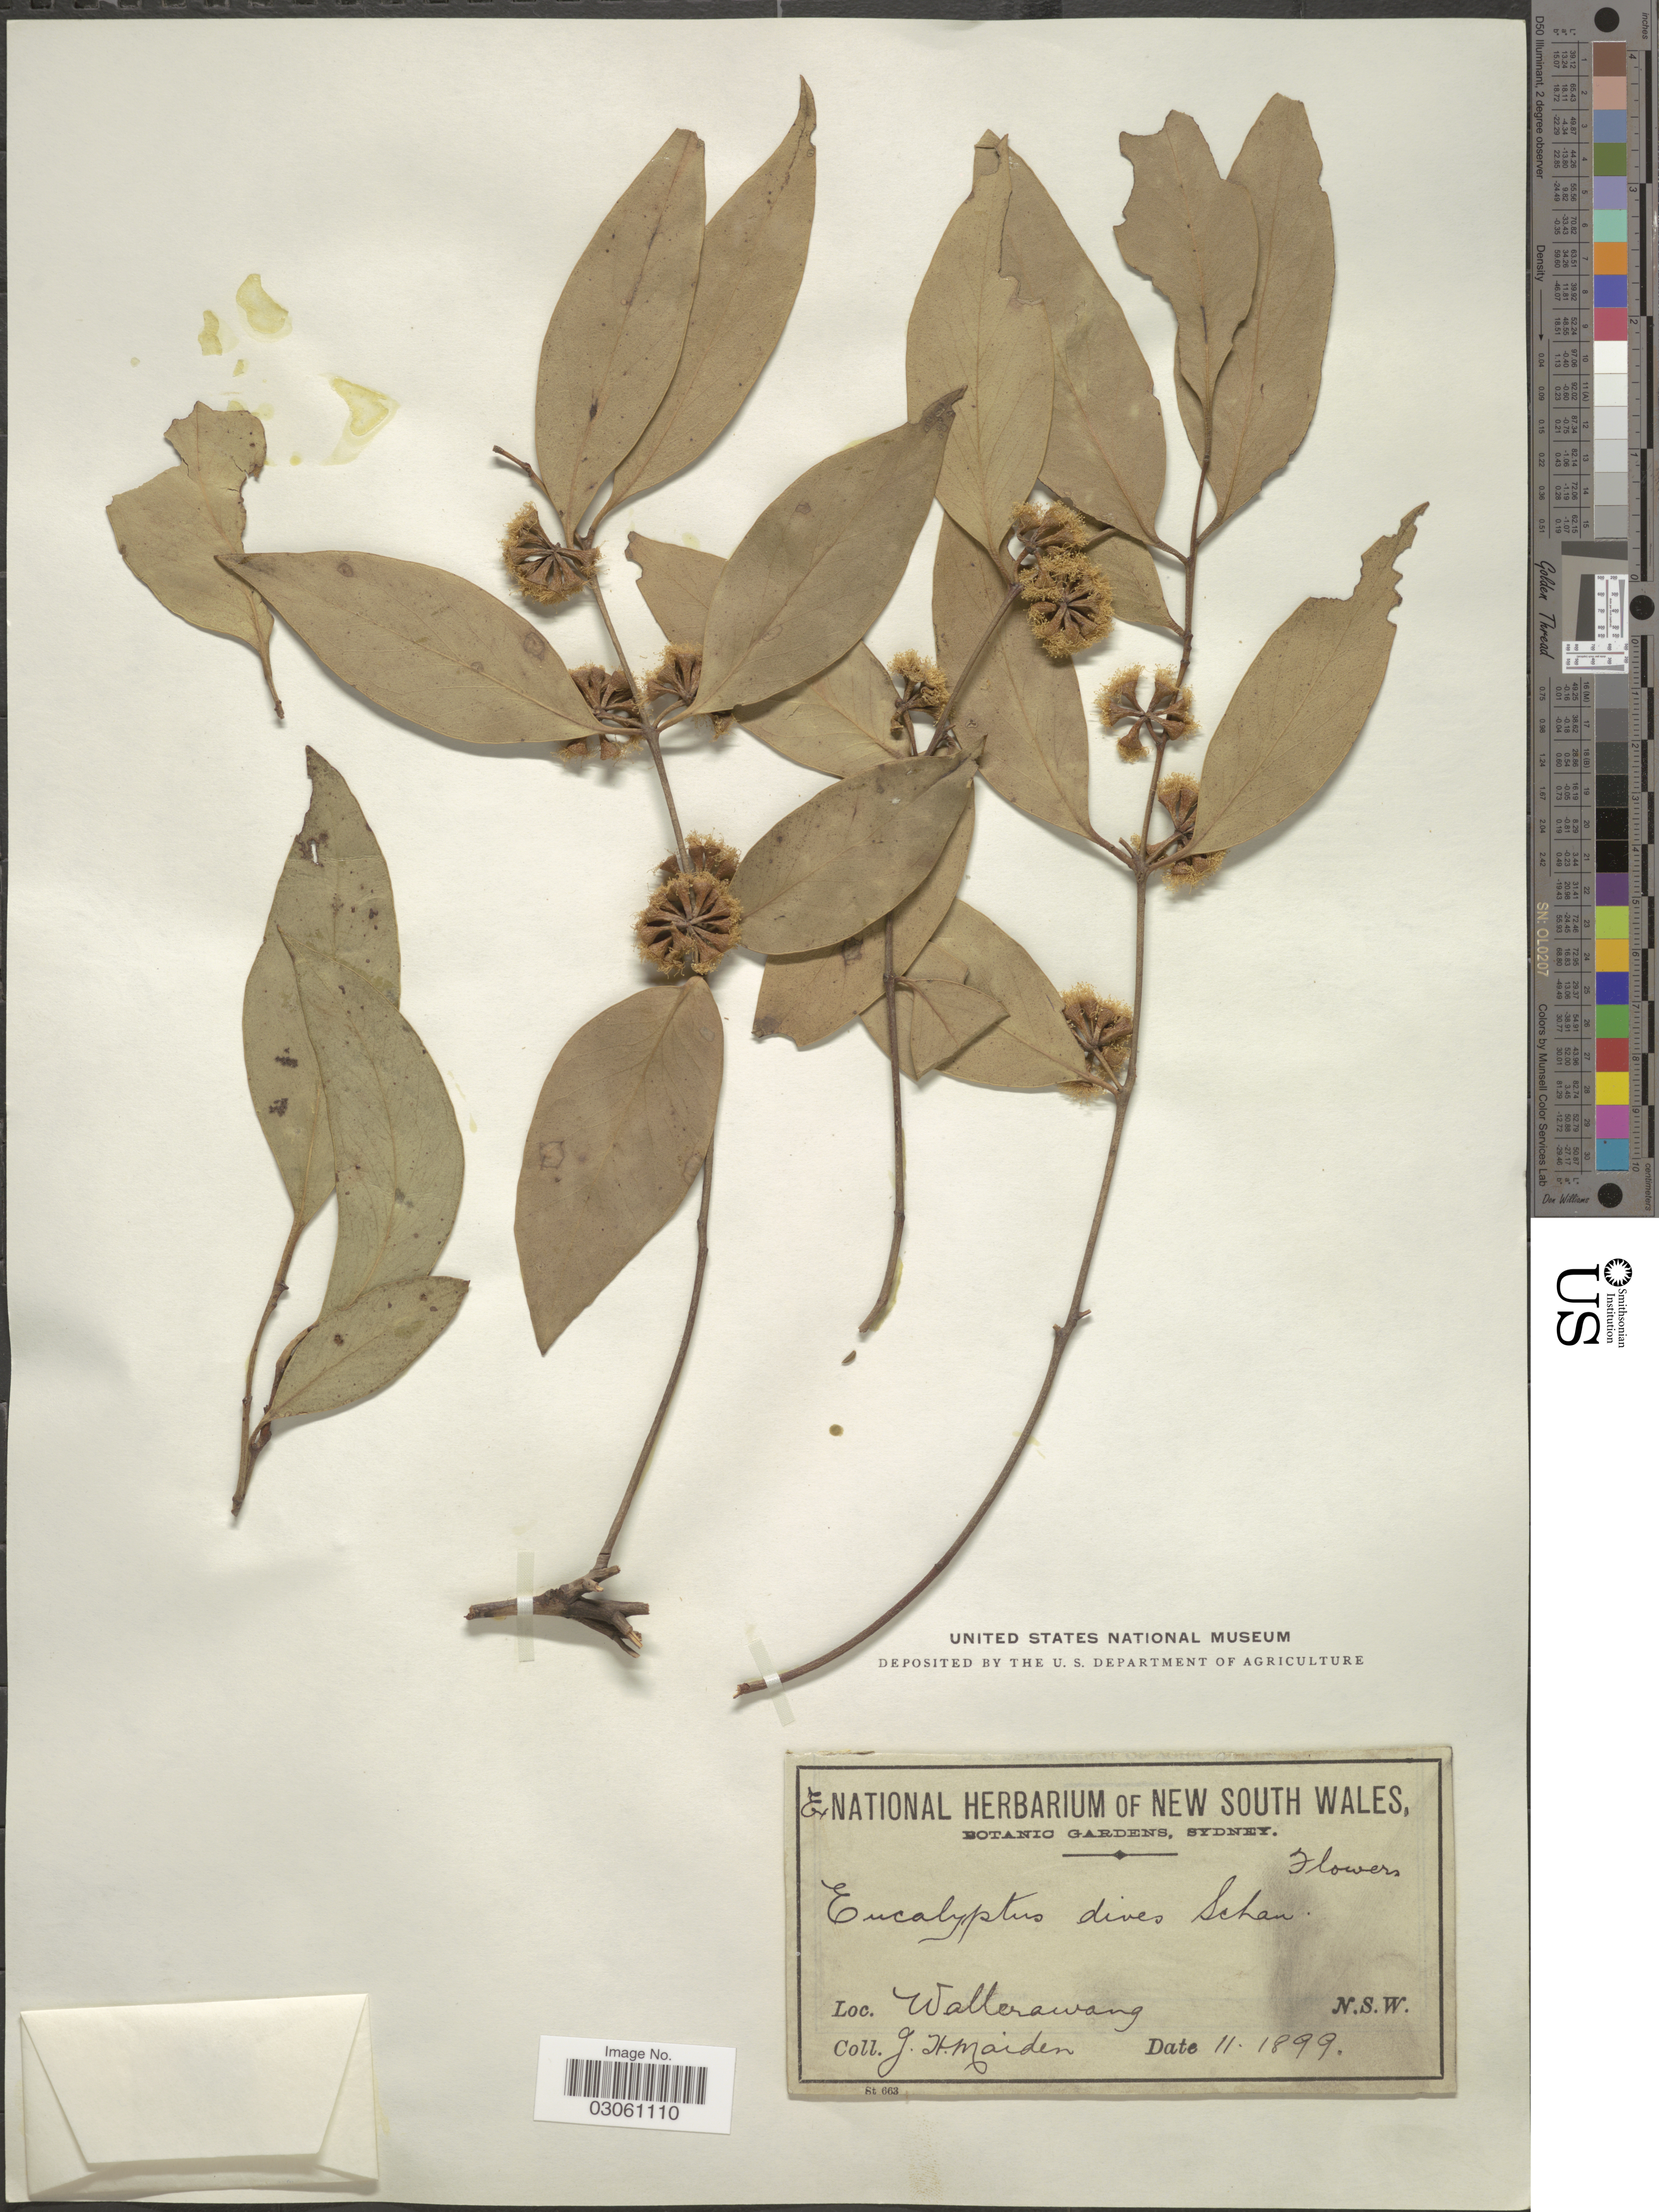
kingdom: Plantae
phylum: Tracheophyta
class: Magnoliopsida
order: Myrtales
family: Myrtaceae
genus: Eucalyptus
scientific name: Eucalyptus dives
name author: Schauer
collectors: J. Maiden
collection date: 1899-11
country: Australia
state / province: New South Wales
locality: Wallerawang.